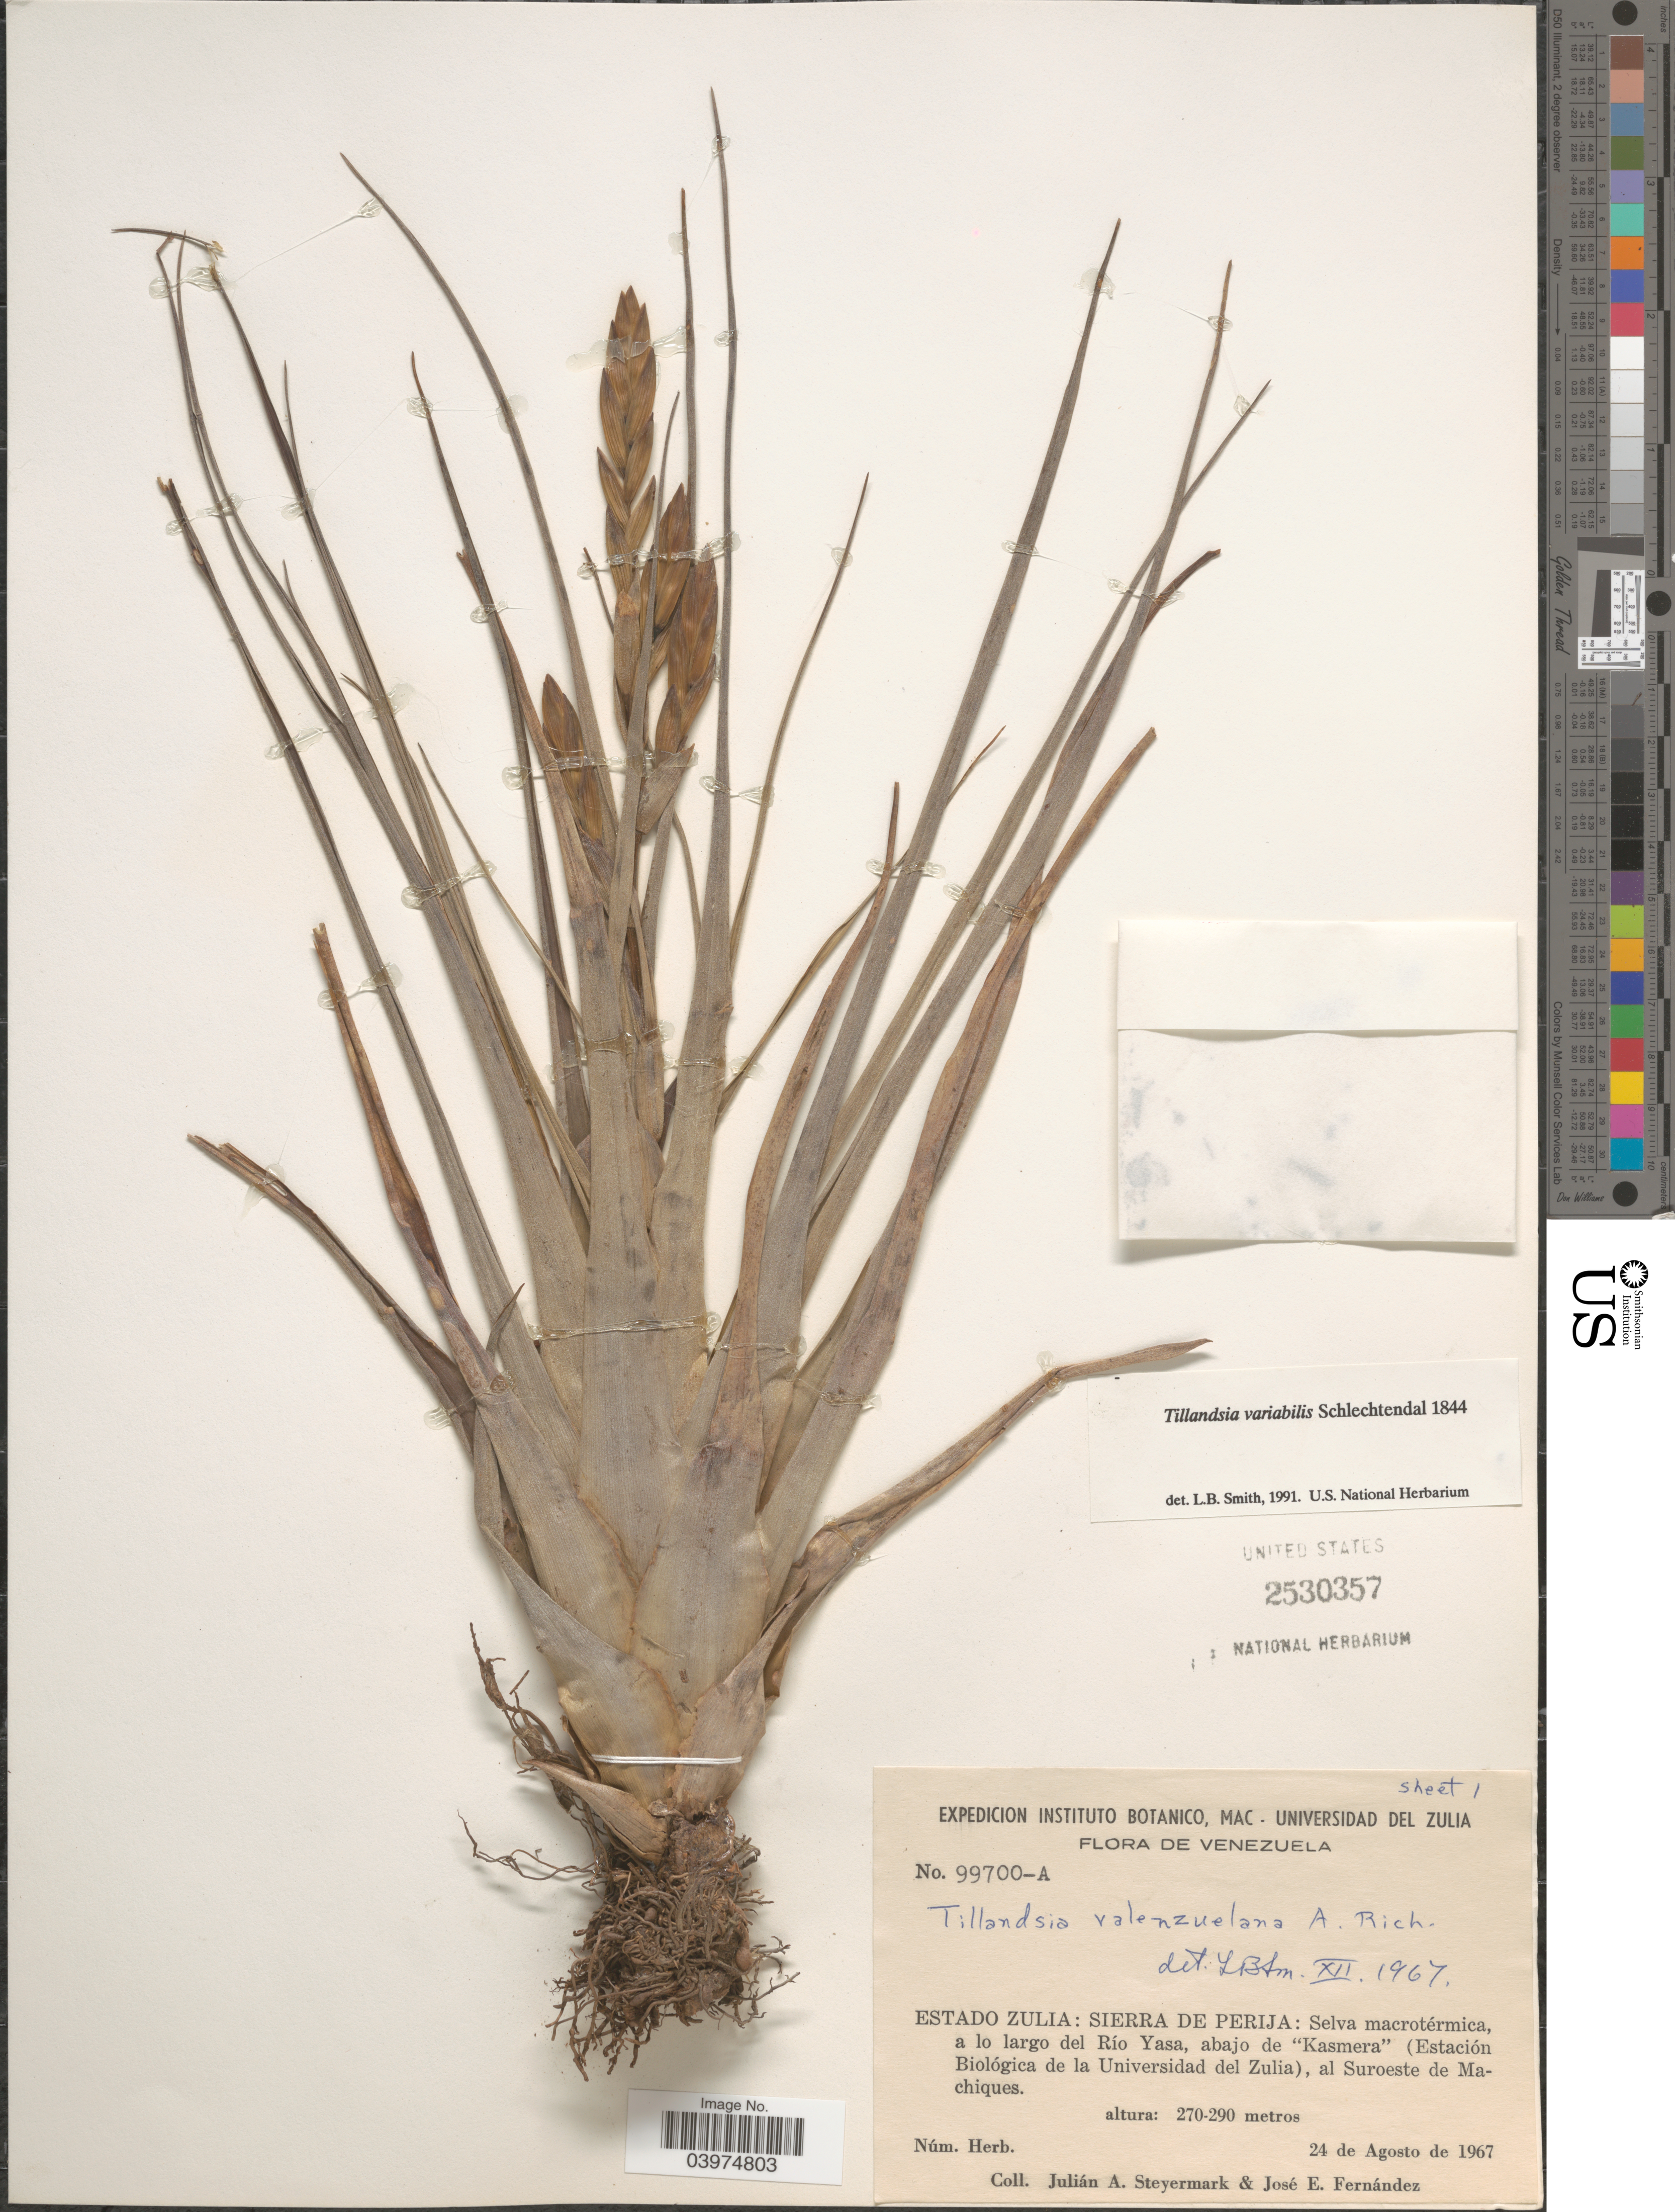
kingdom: Plantae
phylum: Tracheophyta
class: Liliopsida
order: Poales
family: Bromeliaceae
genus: Tillandsia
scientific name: Tillandsia variabilis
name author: Schltdl.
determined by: Smith, Lyman B., (US), NMNH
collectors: J. Steyermark & J. Fernández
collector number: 99700-A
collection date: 1967-08-24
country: Venezuela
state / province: Zulia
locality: Estado Zulia: Sierra de Perija: Selva macrotérmica, a lo largo del Río Yasa, abajo de "Kasmera" (Estación Biológica de la Universidad del Zulia), al Suroeste de Machiques.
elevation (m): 270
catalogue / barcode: US 2530357